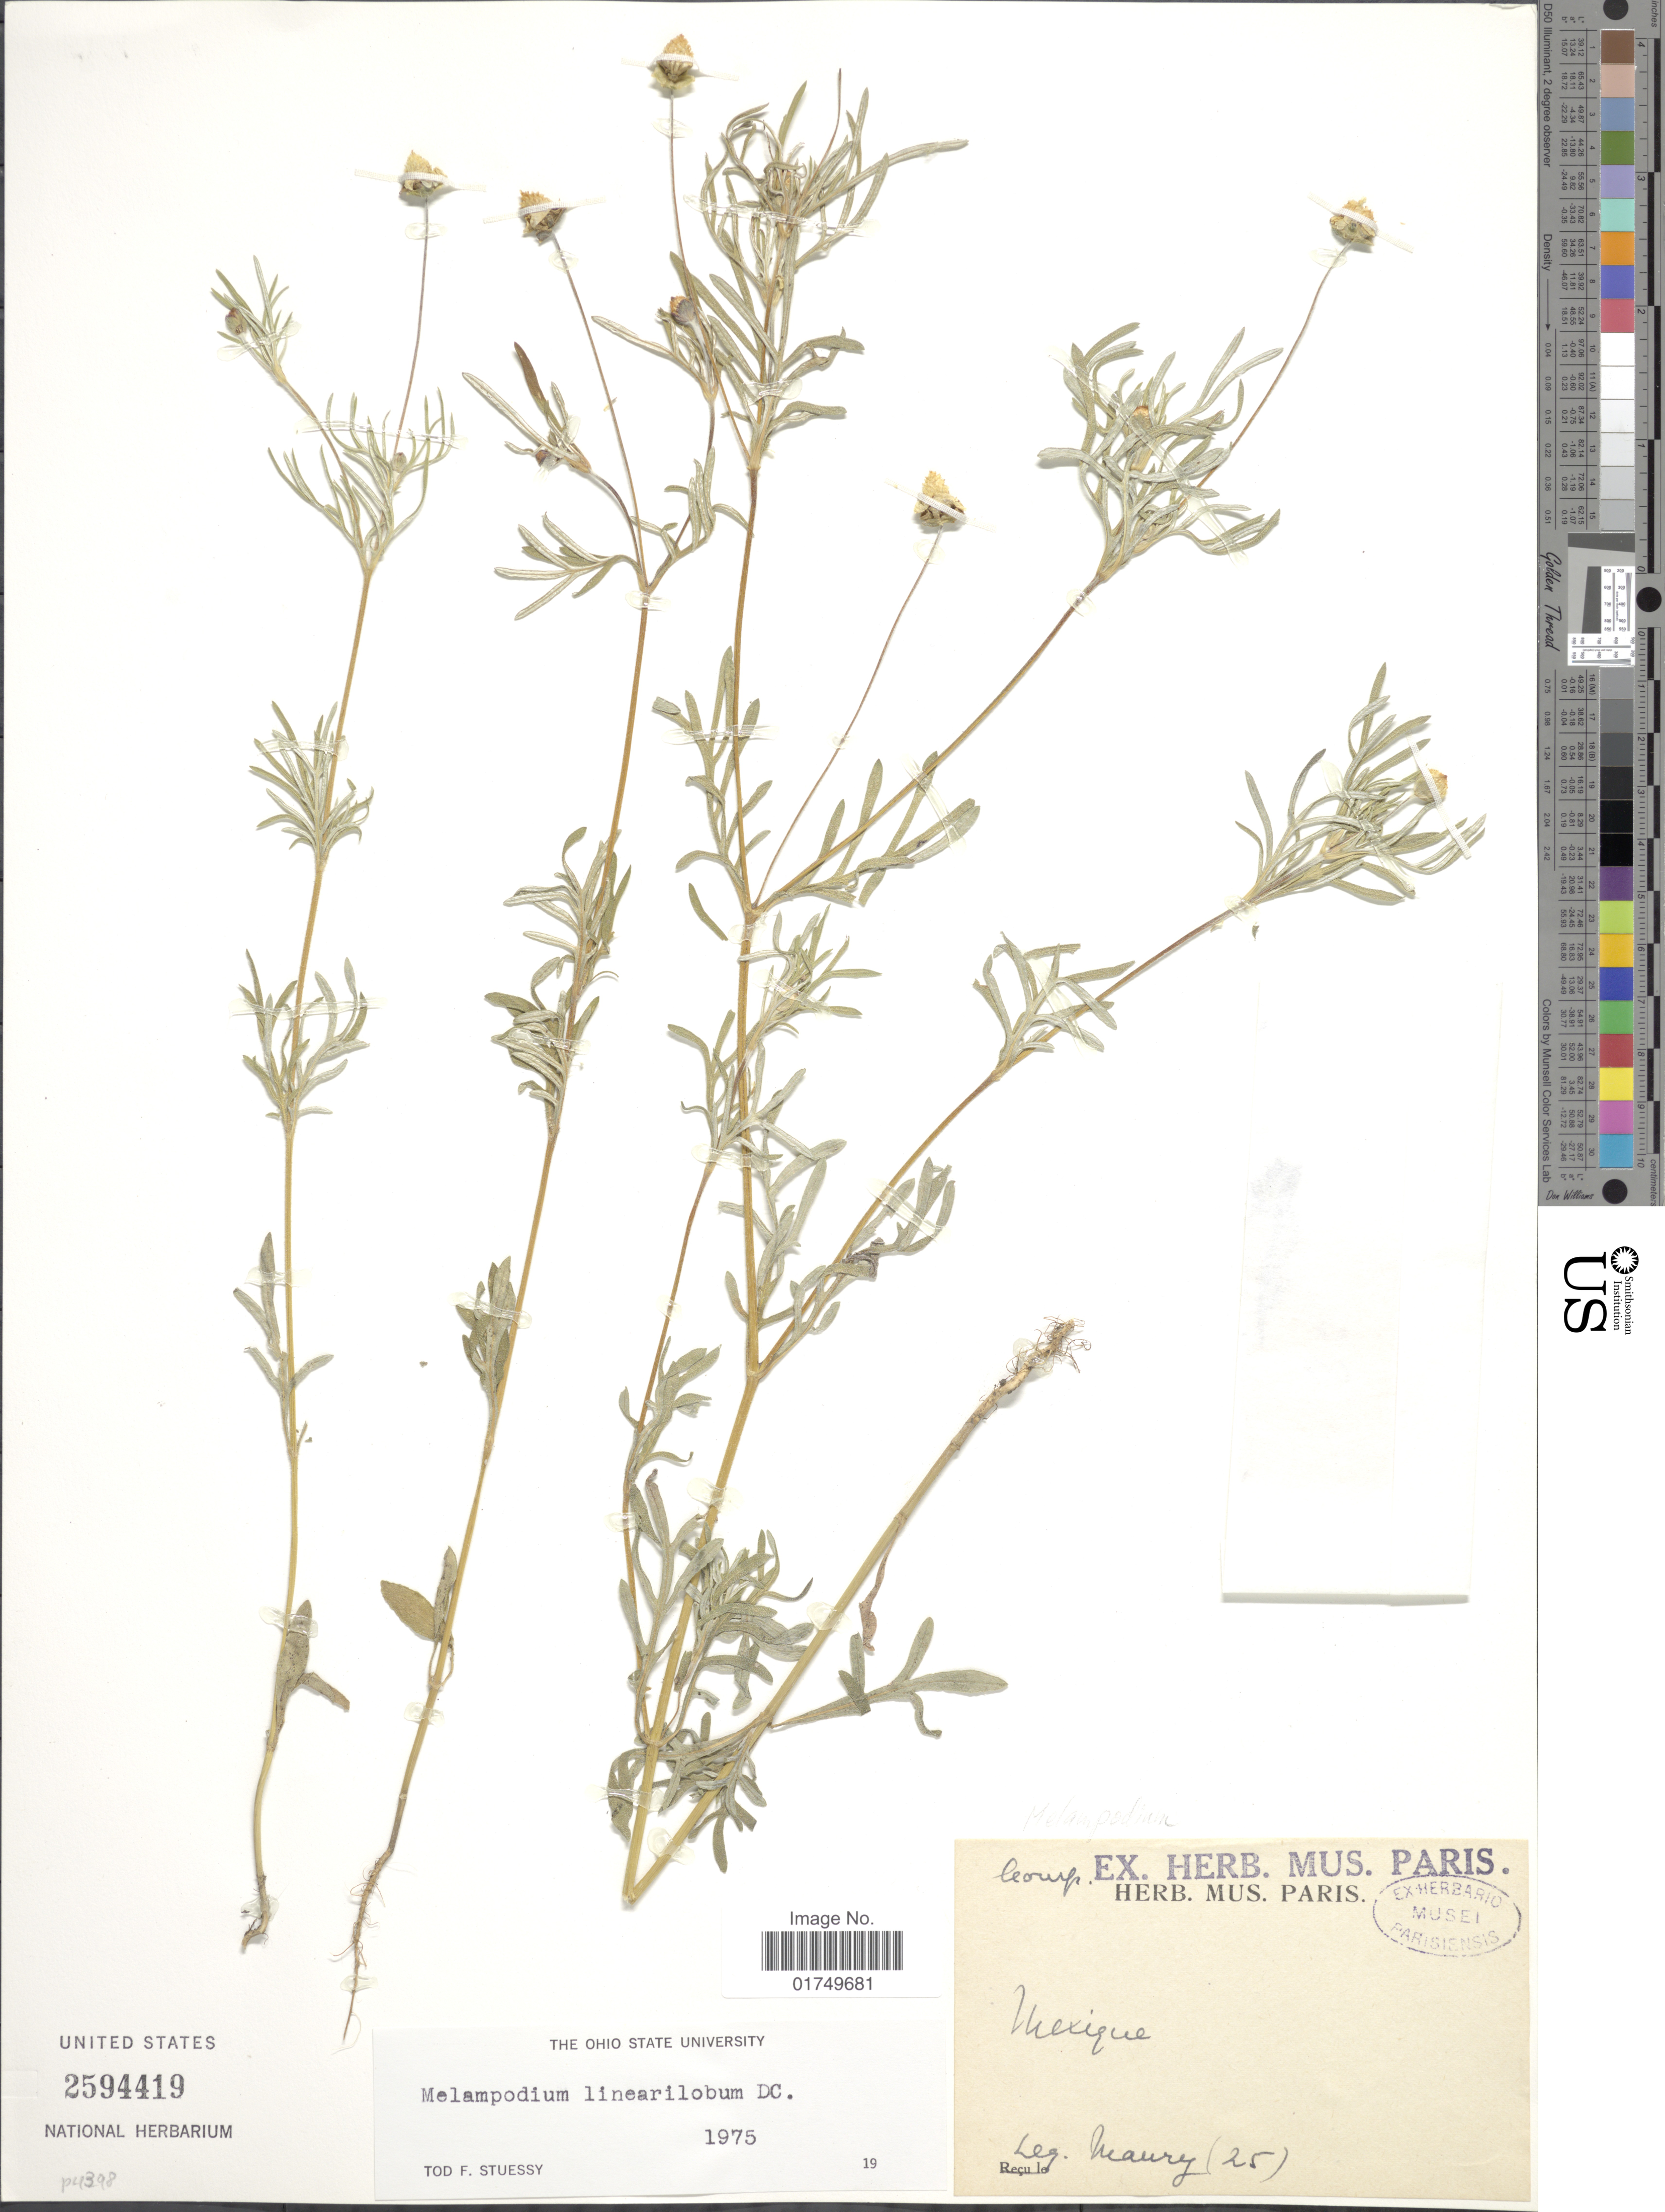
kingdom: Plantae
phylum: Tracheophyta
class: Magnoliopsida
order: Asterales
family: Asteraceae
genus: Melampodium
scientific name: Melampodium linearilobum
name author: DC.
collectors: Maury, --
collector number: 25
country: Mexico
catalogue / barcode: US 2594419